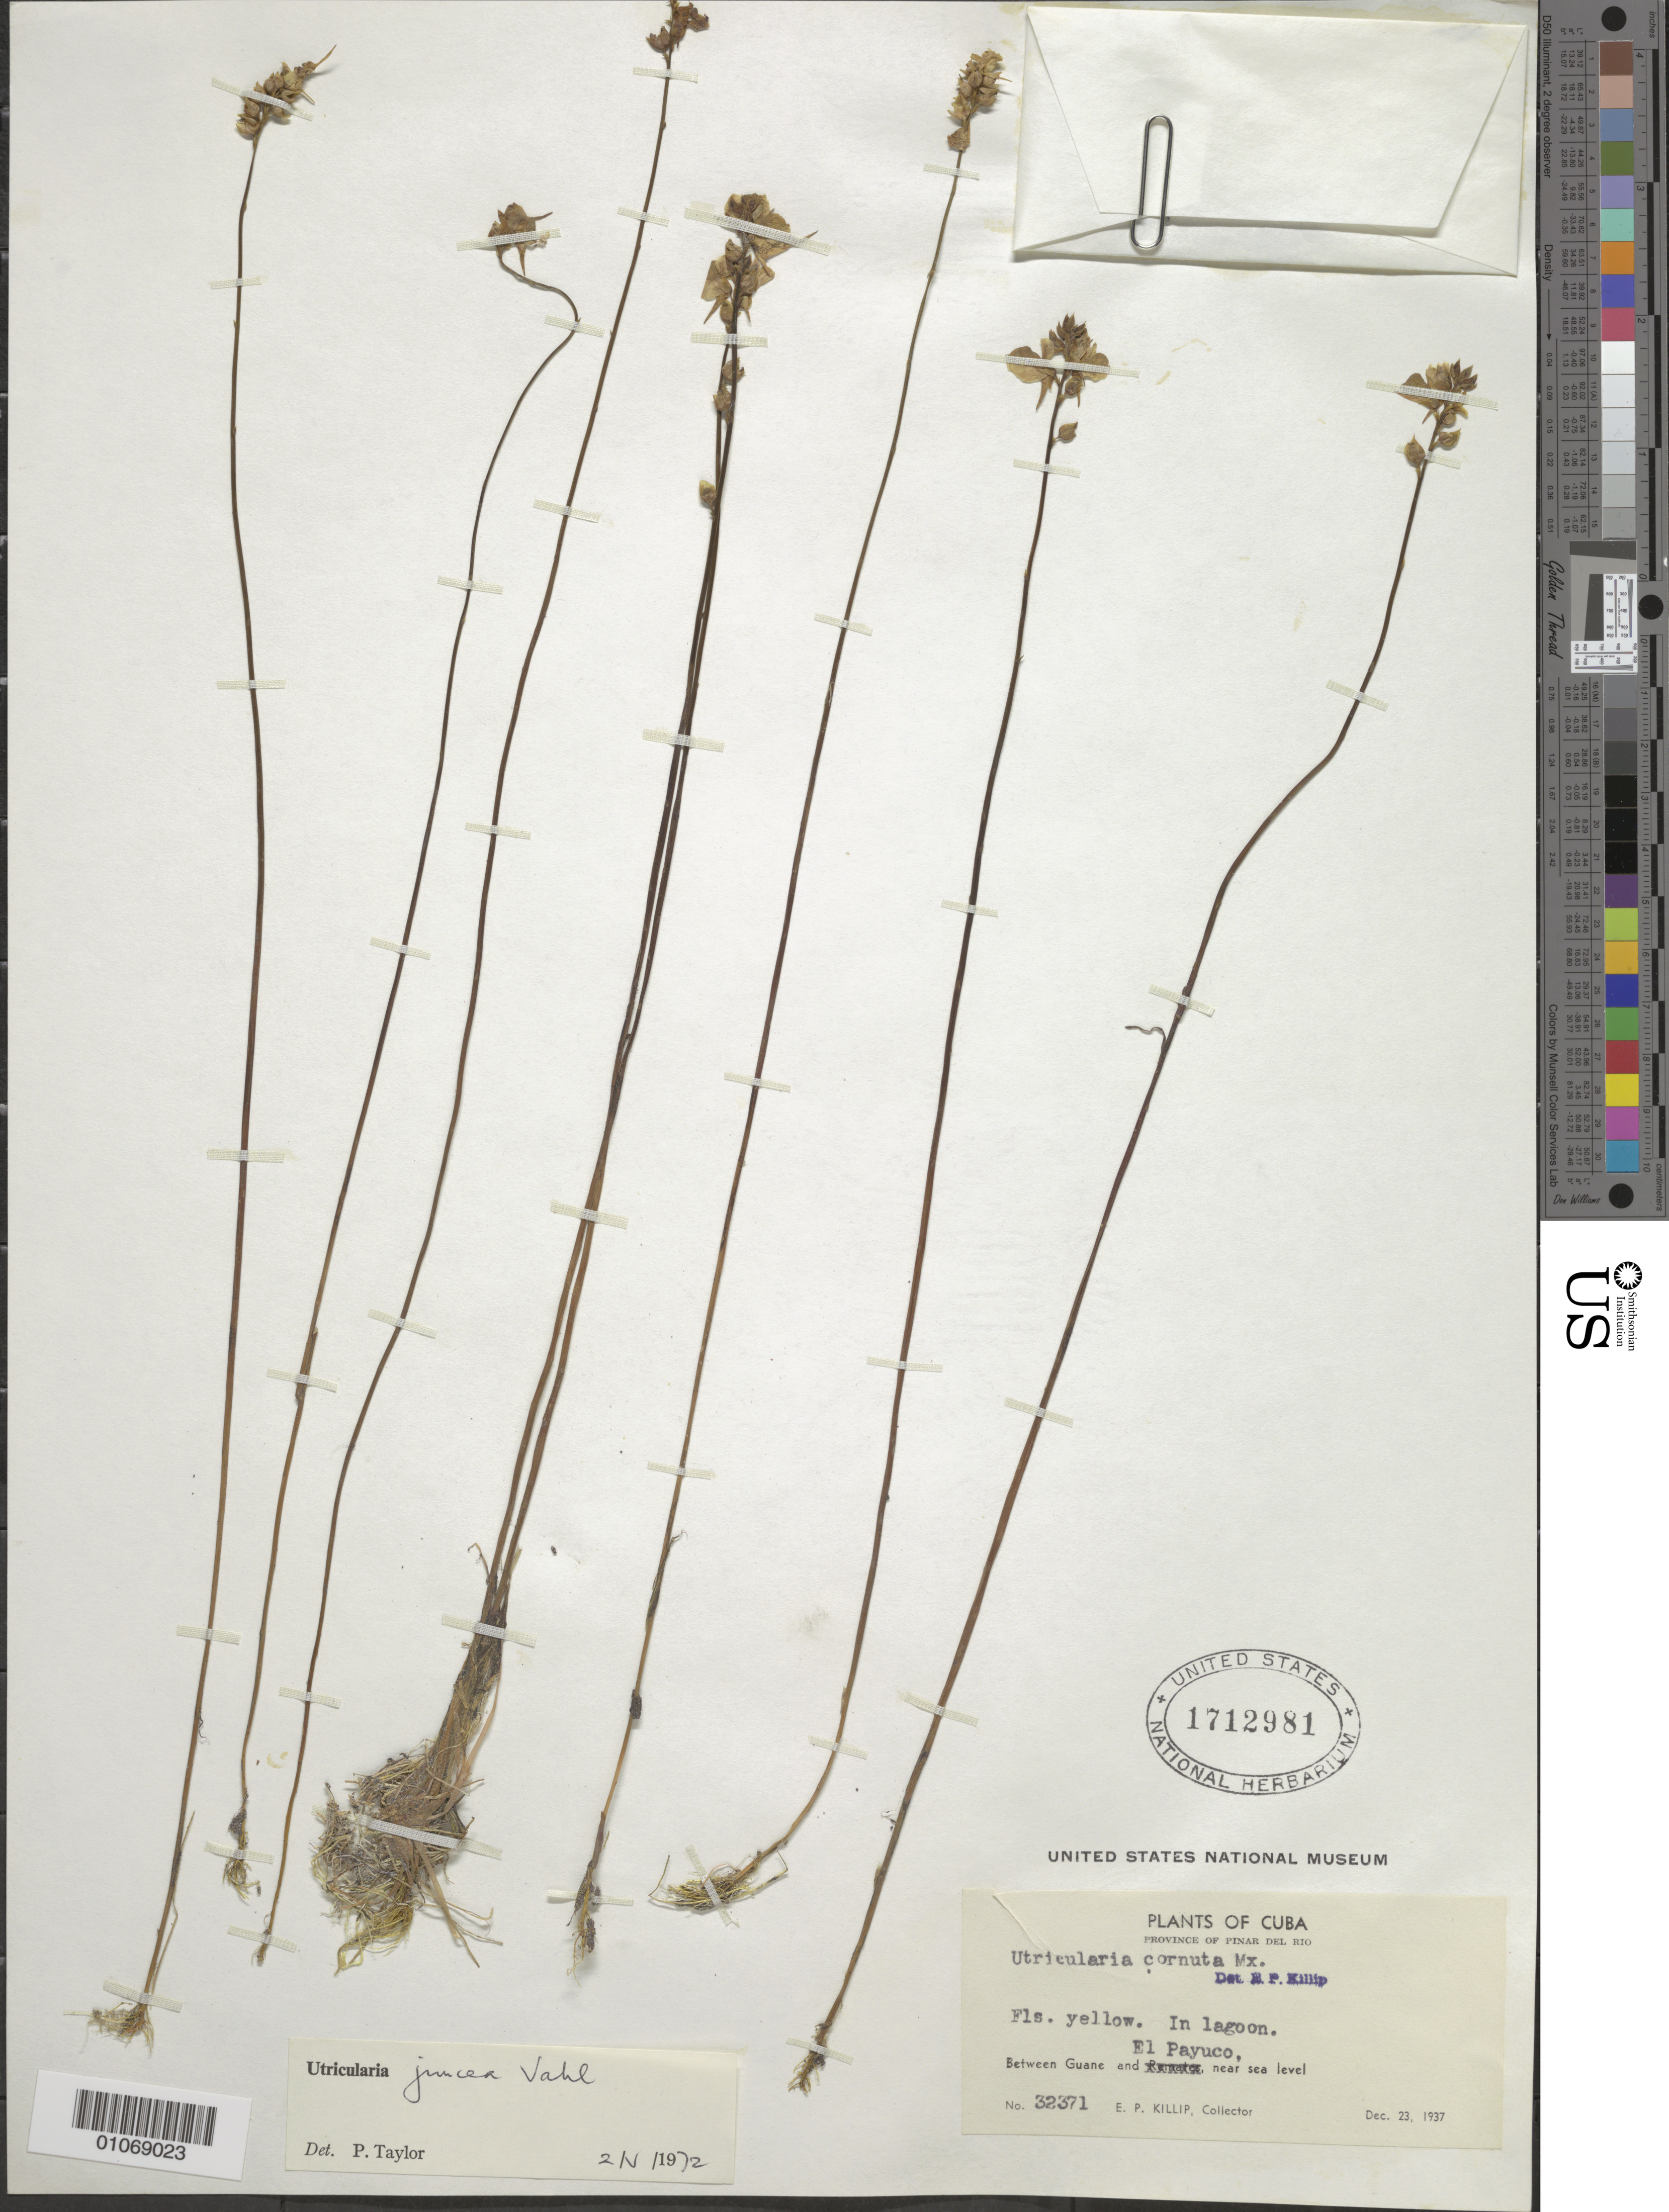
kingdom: Plantae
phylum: Tracheophyta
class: Magnoliopsida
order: Lamiales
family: Lentibulariaceae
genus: Utricularia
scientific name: Utricularia juncea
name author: Vahl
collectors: E. P. Killip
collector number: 32371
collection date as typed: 23 Dec 1937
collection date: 1937-12-23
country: Cuba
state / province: Pinar del Rio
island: Cuba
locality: Between Guane and El Payuco, near sea level In lagoon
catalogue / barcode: US 1712981